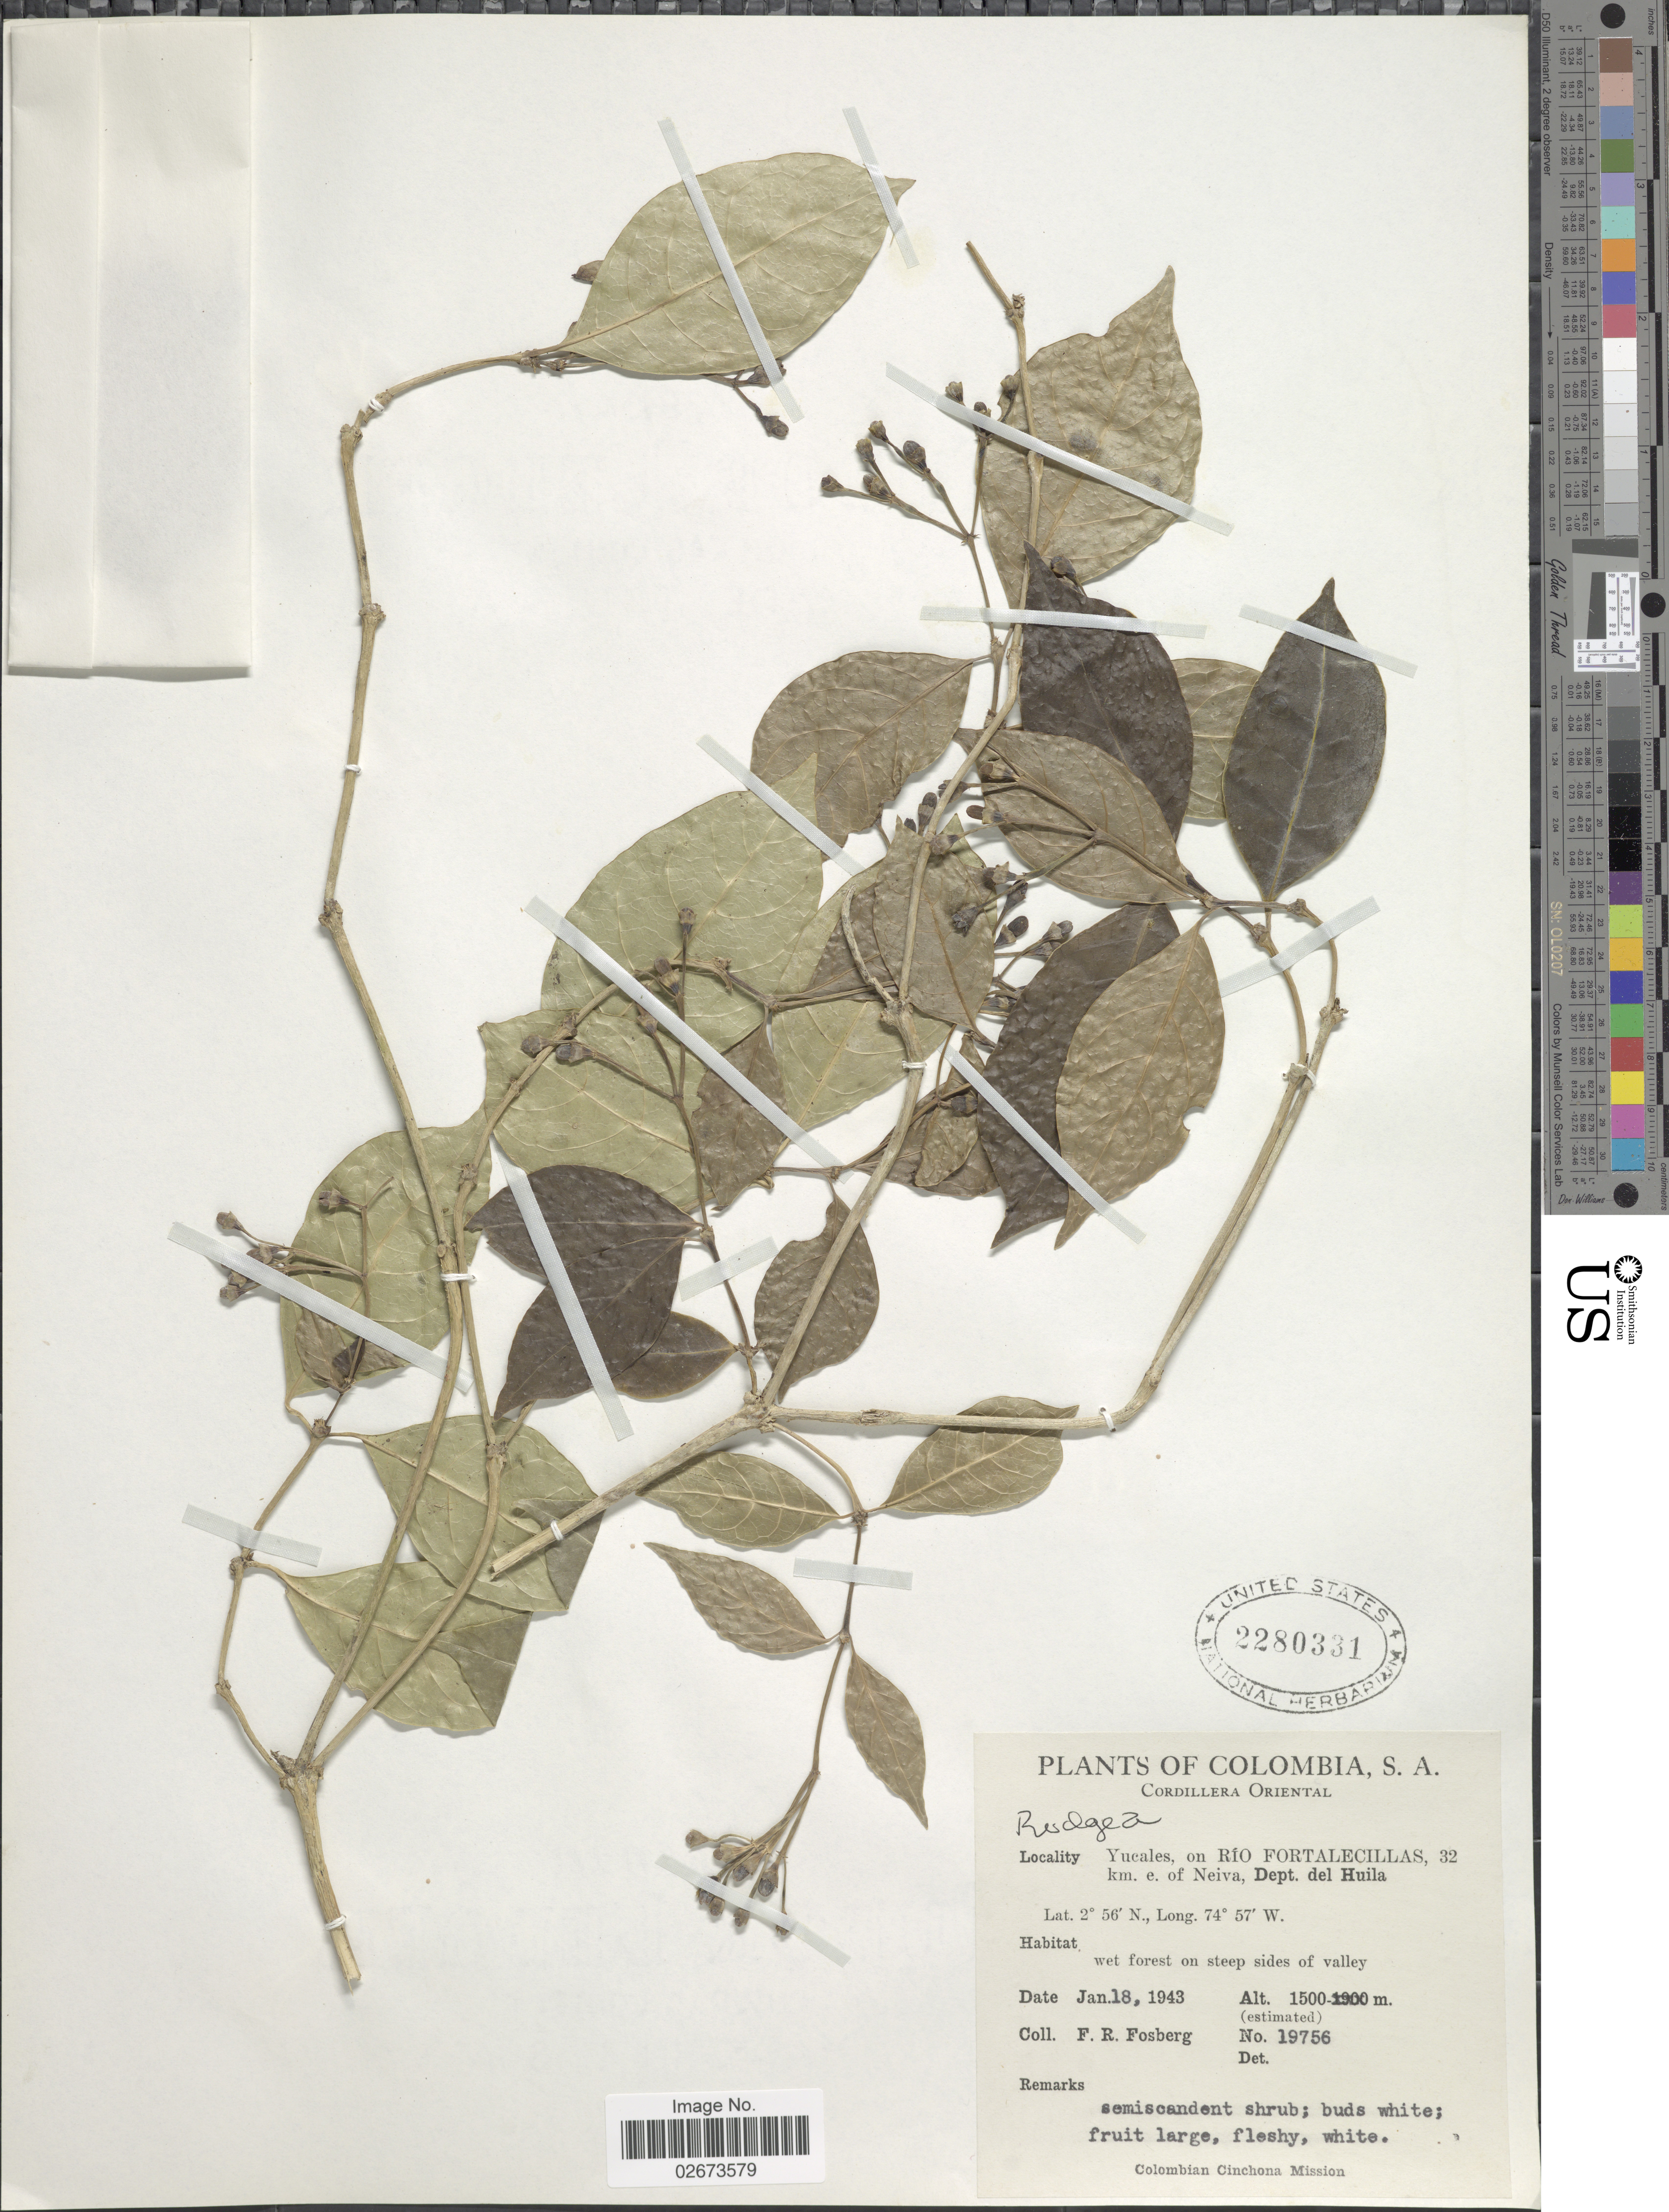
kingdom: Plantae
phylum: Tracheophyta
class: Magnoliopsida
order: Gentianales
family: Rubiaceae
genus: Rudgea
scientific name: Rudgea sp.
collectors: F. R. Fosberg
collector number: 19756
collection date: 1943-01-18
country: Colombia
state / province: Huila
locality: Cordillera Oriental, Yucales, on Rio Fortalecillas, 32 km. e. of Neiva, Dept. del Huila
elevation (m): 1500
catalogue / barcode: US 2280331